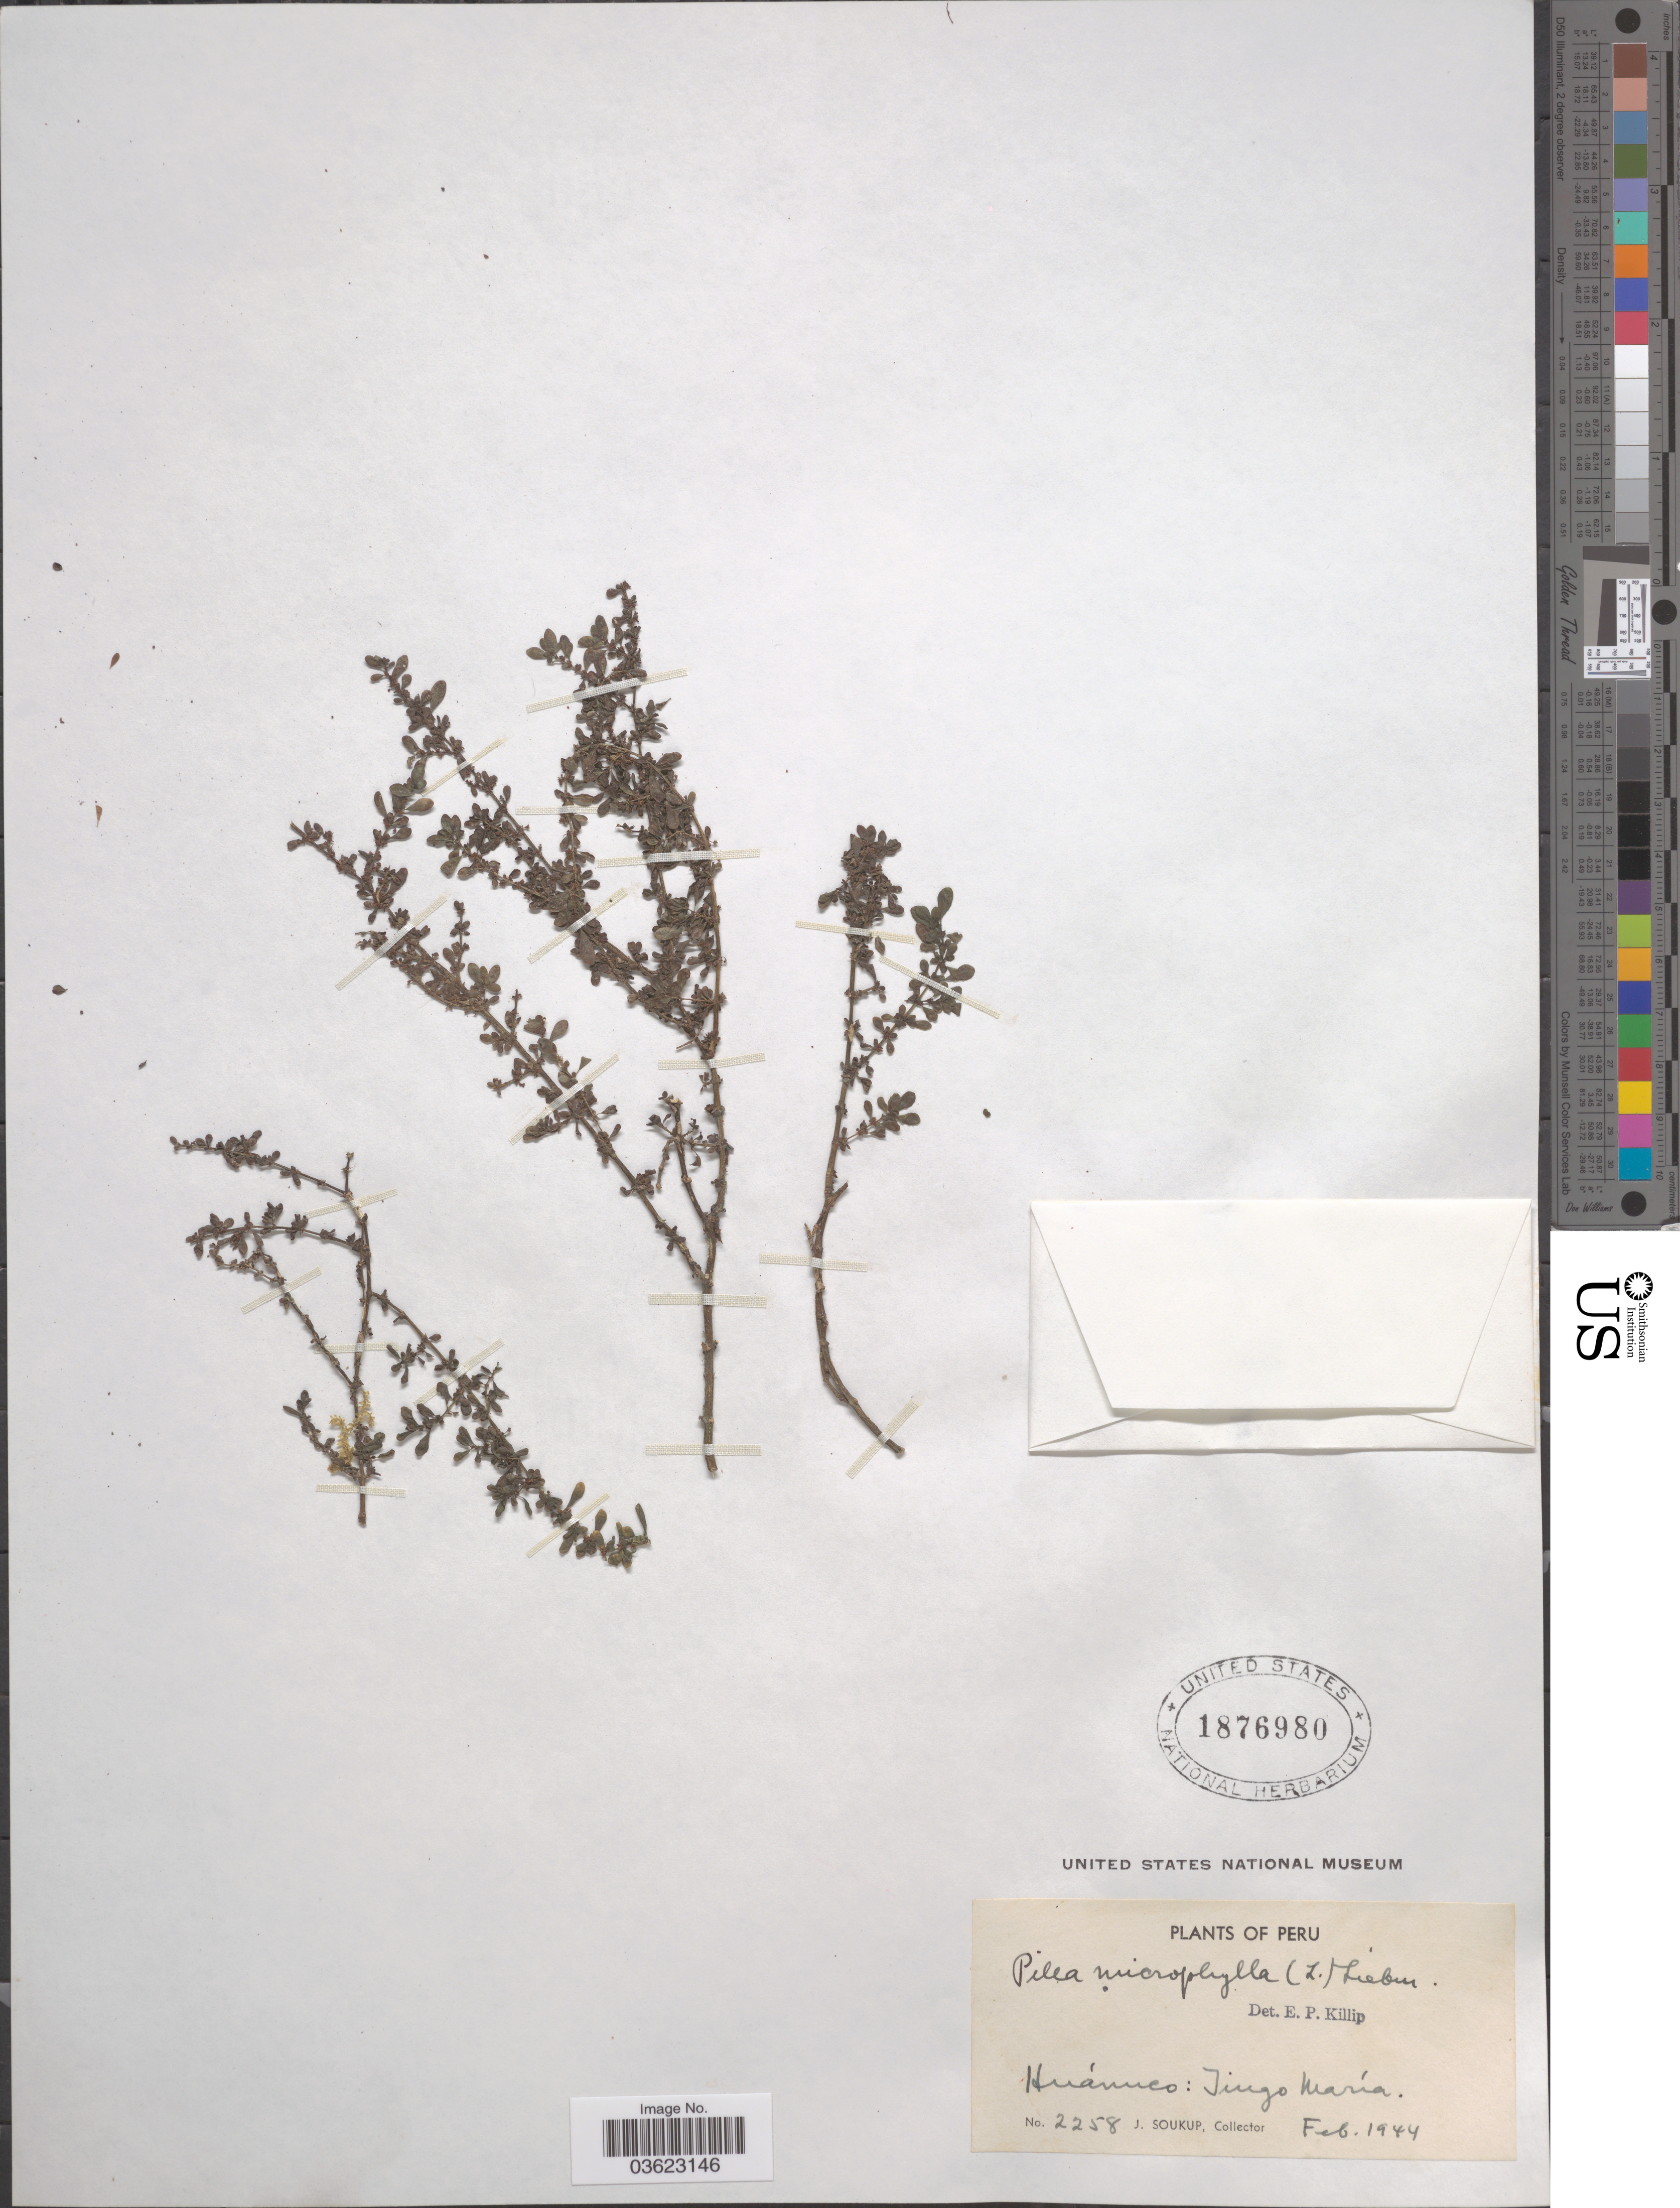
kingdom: Plantae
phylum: Tracheophyta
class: Magnoliopsida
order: Rosales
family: Urticaceae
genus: Pilea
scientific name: Pilea microphylla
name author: (L.) Liebm.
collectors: J. Soukup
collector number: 2258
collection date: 1944-02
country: Peru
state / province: Huánuco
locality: Tingo María.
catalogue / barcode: US 1876980